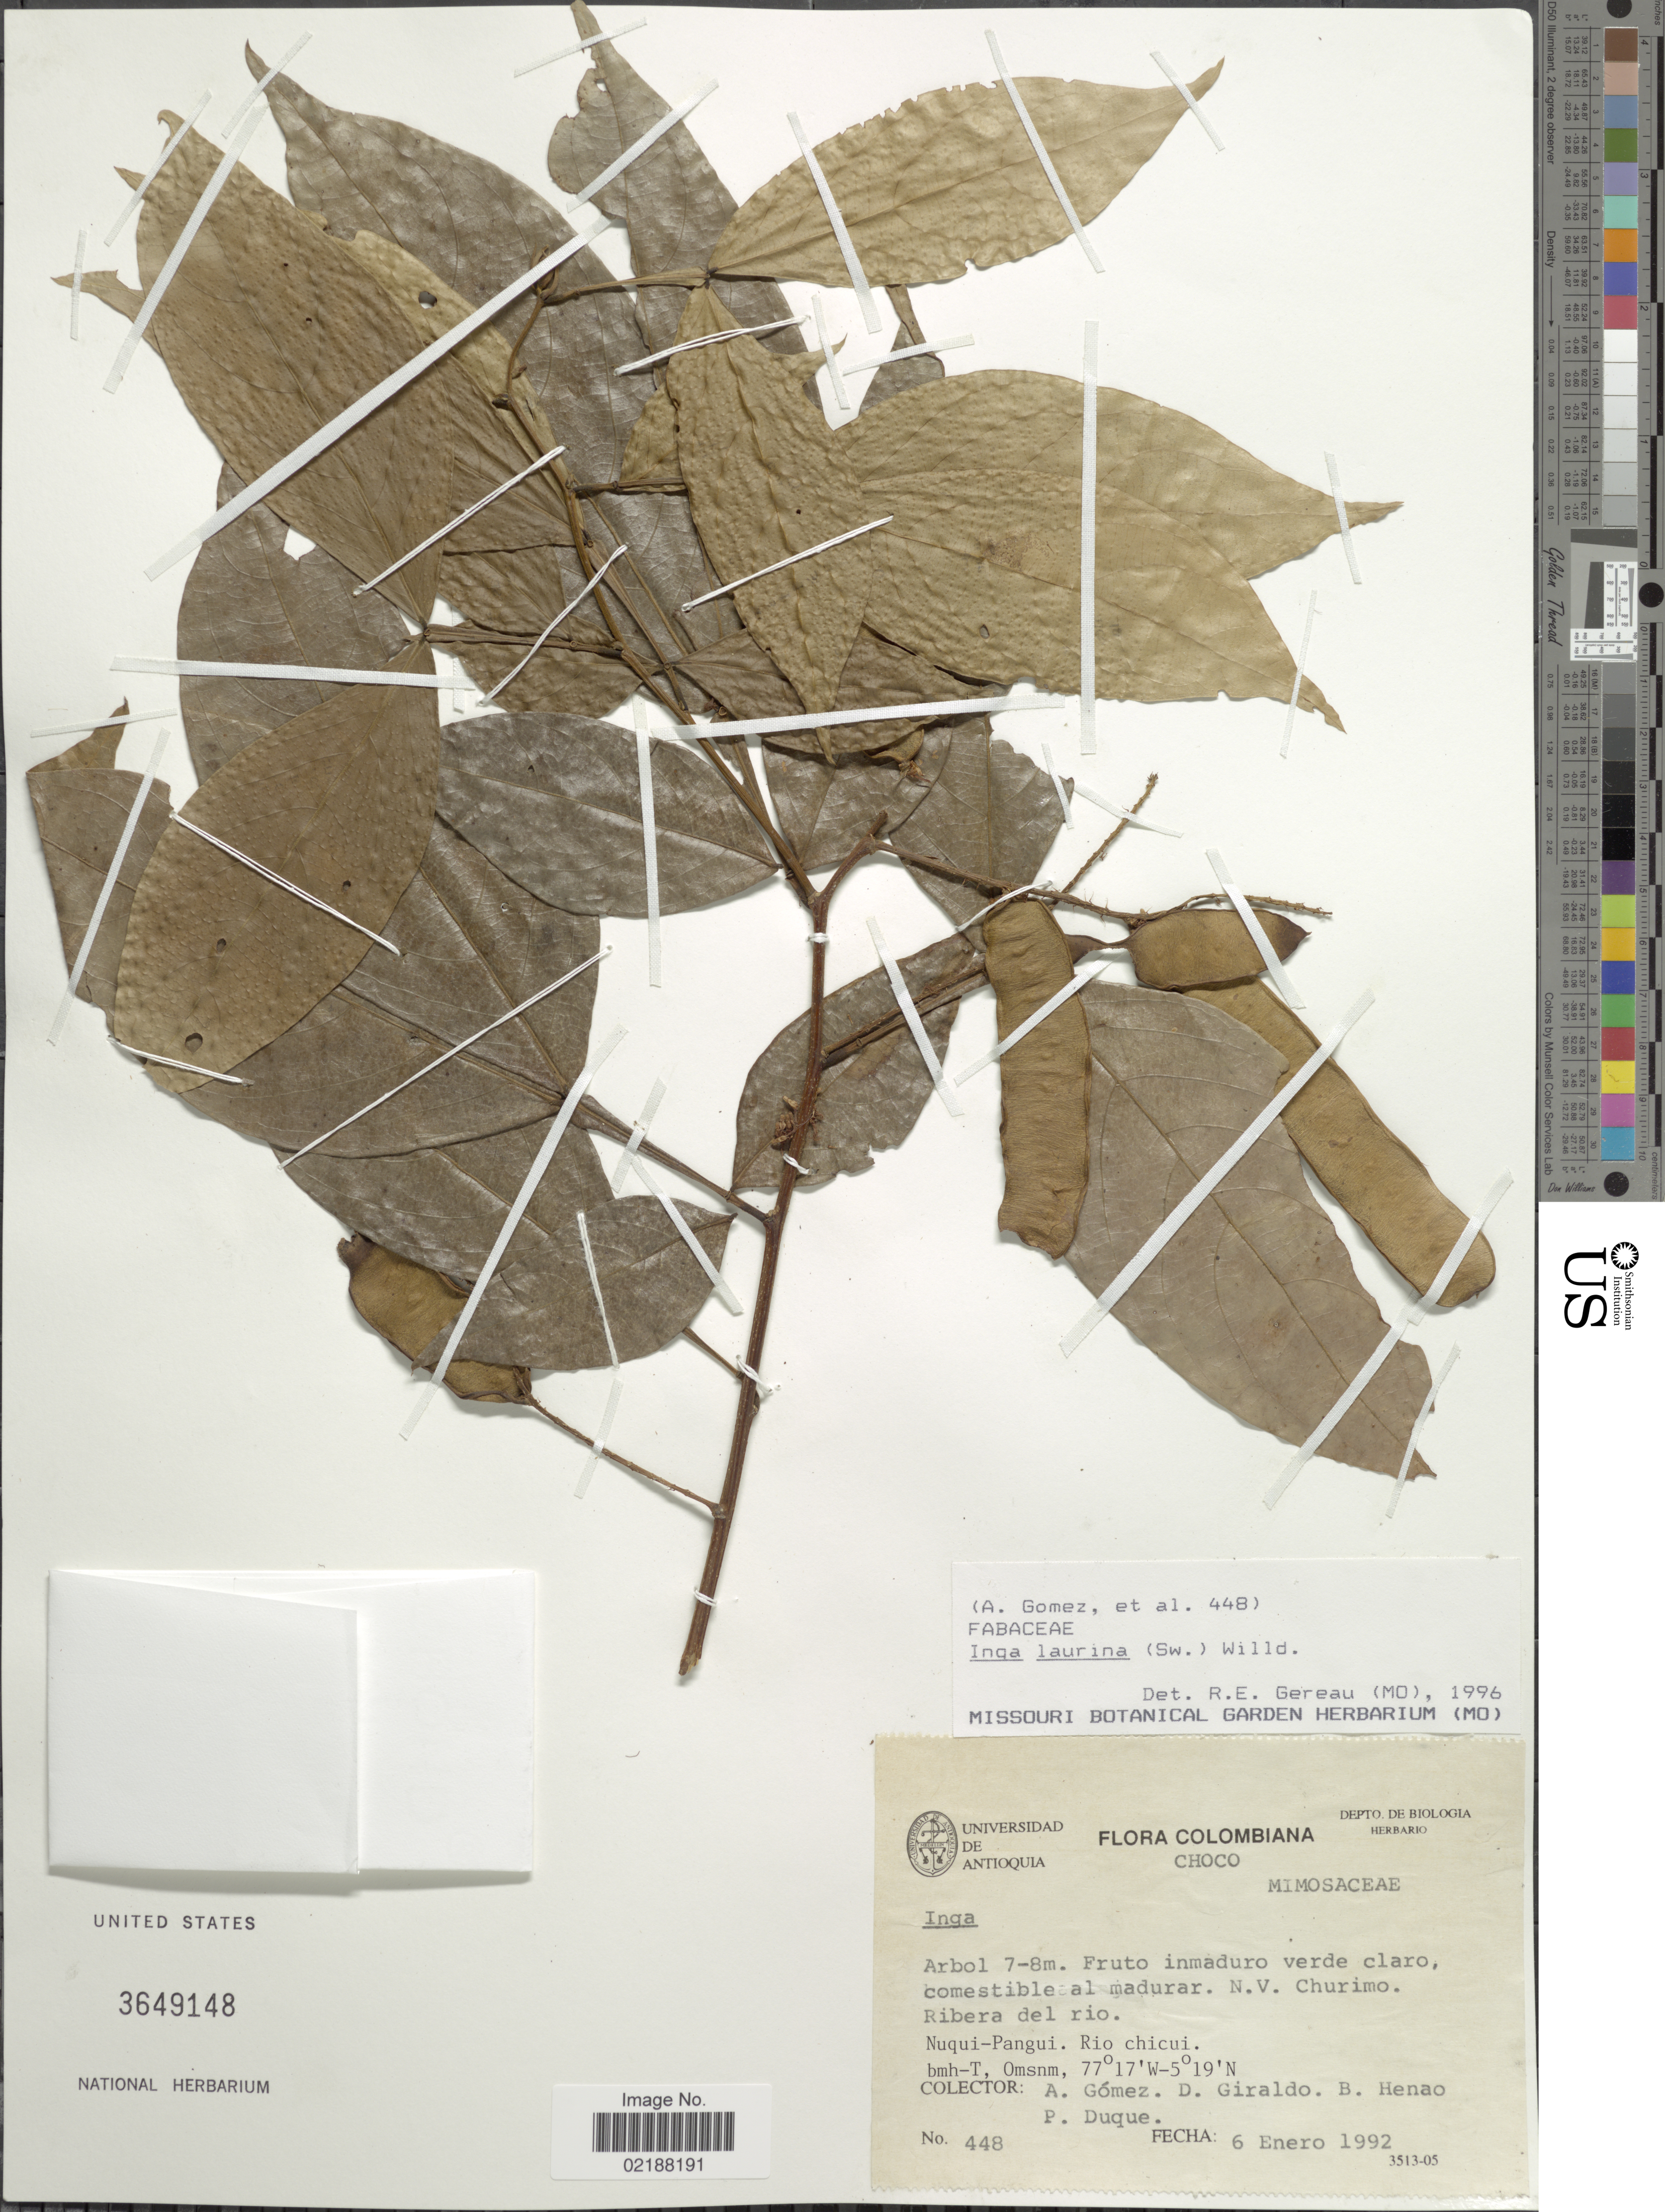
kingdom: Plantae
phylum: Tracheophyta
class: Magnoliopsida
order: Fabales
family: Fabaceae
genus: Inga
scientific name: Inga laurina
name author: (Sw.) Willd.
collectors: A. Gómez, D. Giraldo, B. Henao & P. Duque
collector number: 448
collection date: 1992-01-06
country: Colombia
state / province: Chocó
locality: Ribera del rio. kNuqui-Pangui. Rio chicui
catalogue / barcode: US 3649148